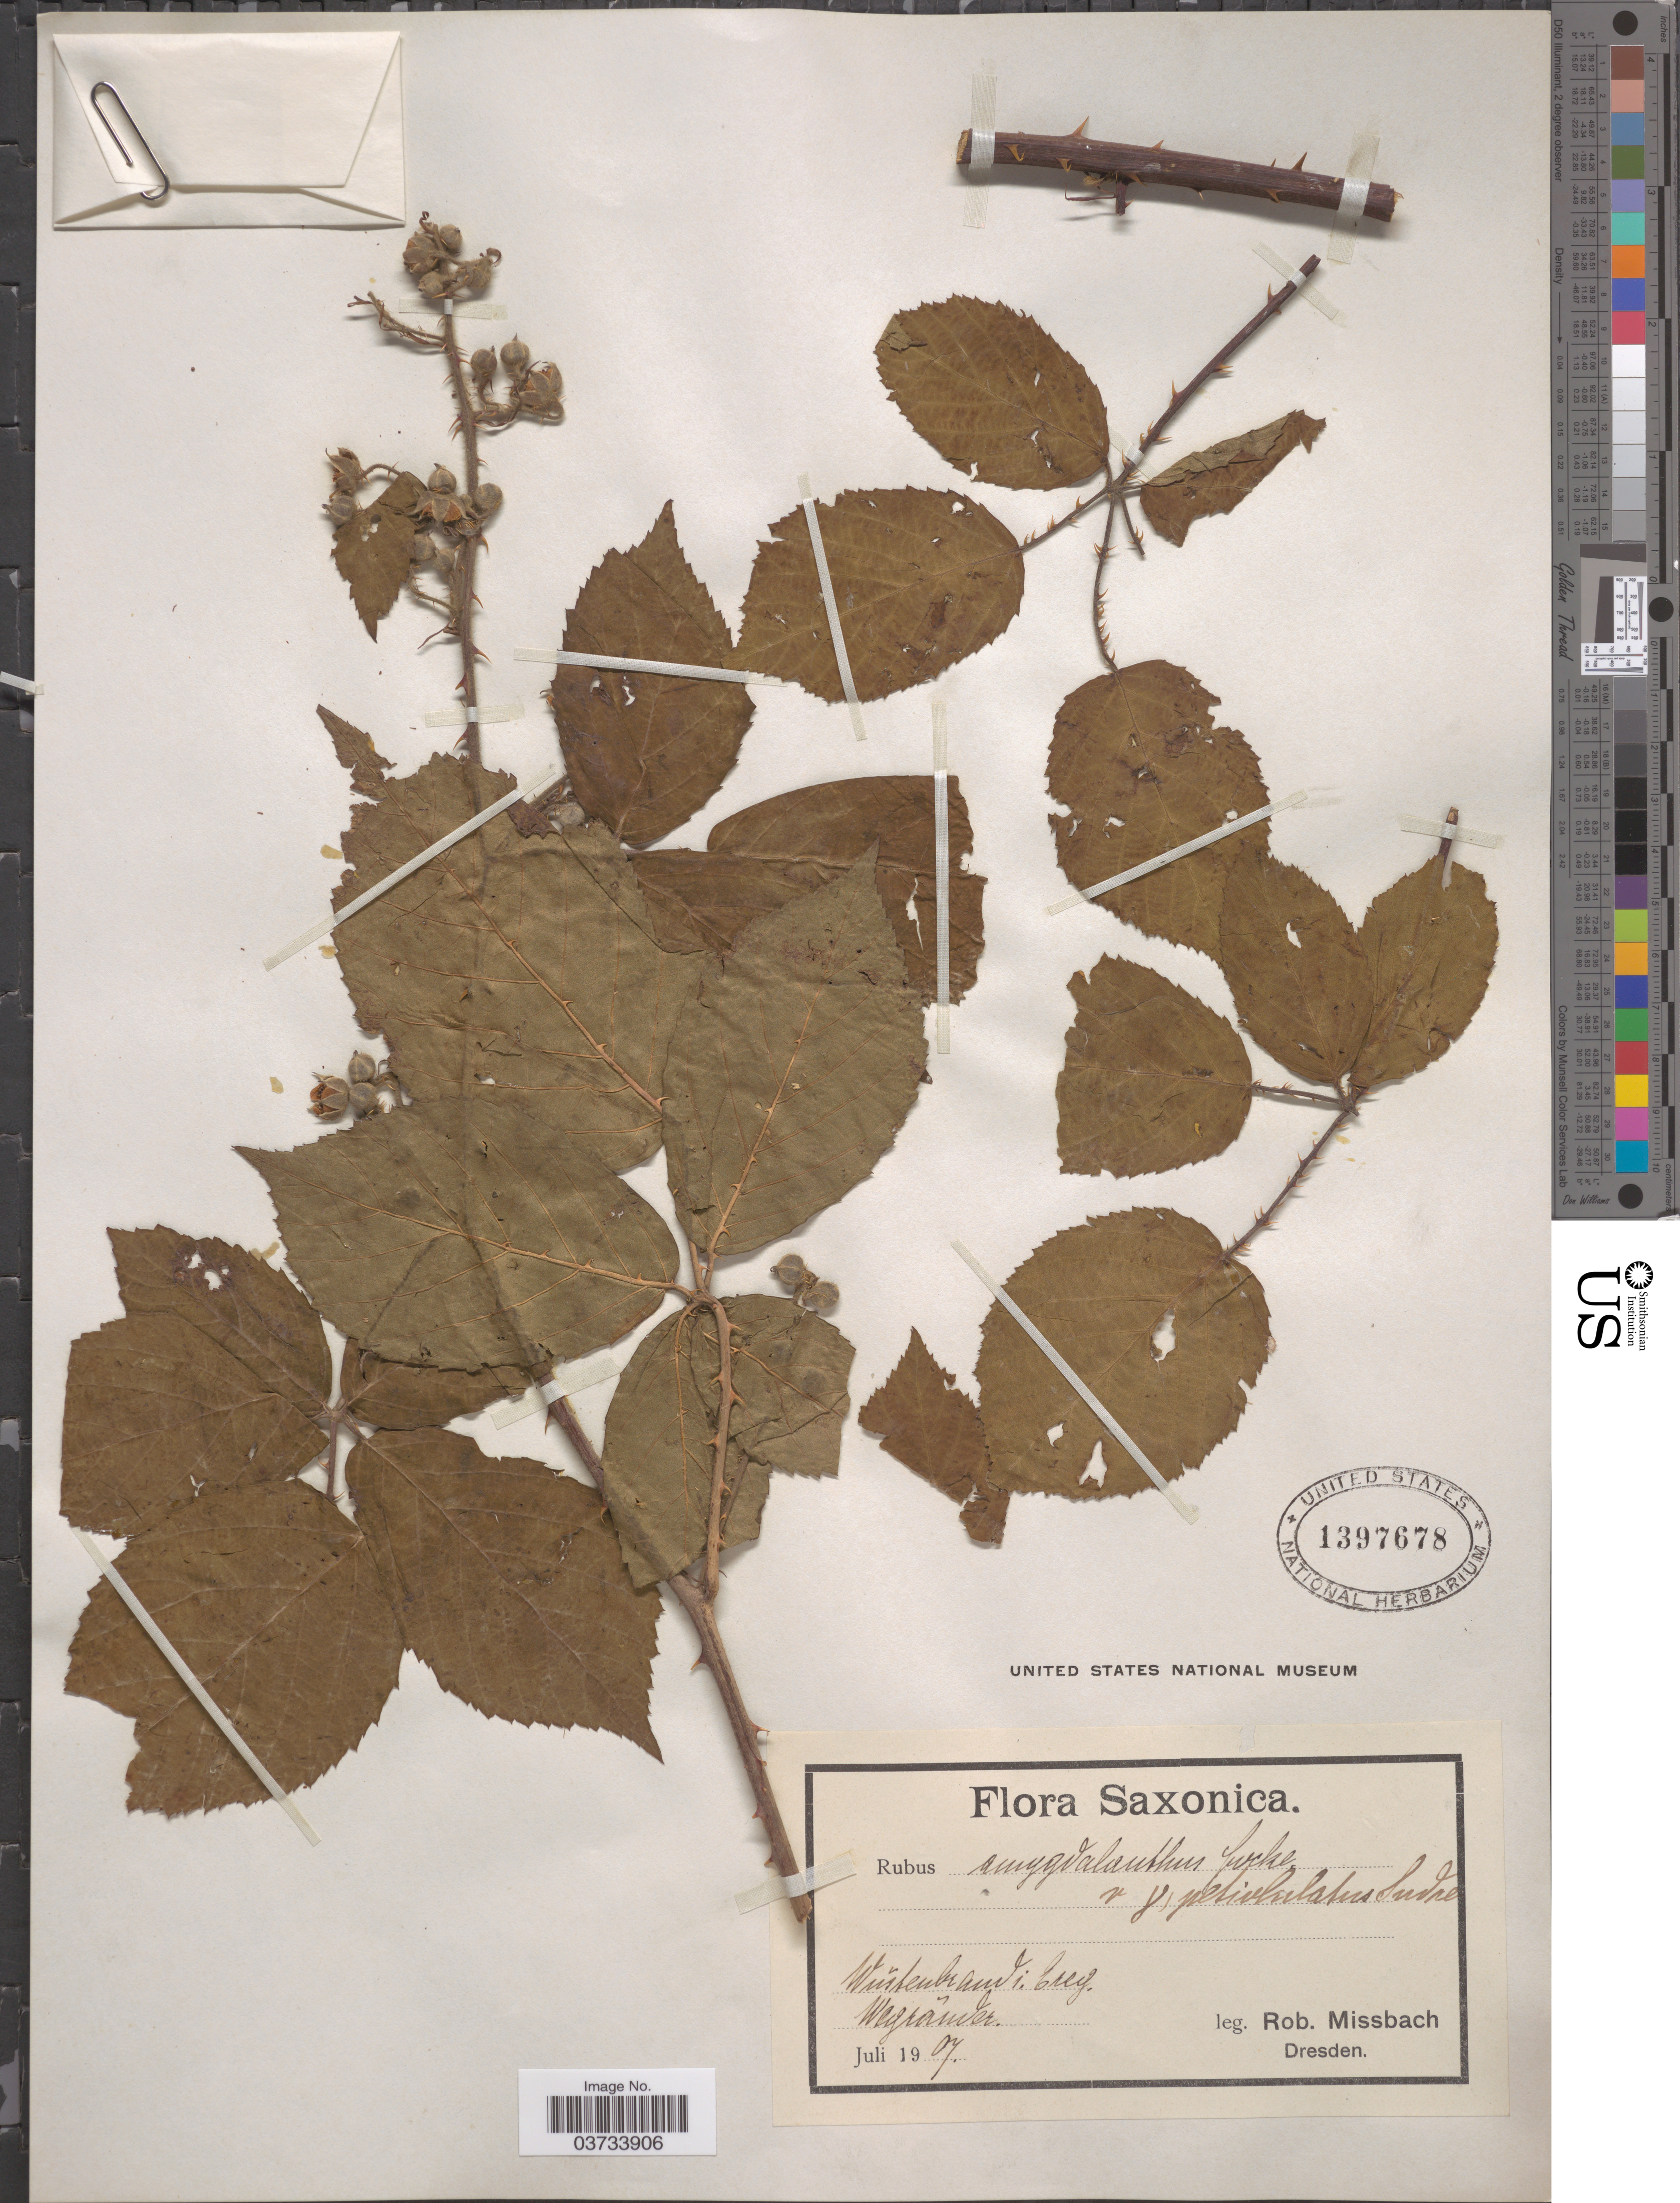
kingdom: Plantae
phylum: Tracheophyta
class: Magnoliopsida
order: Rosales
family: Rosaceae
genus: Rubus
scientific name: Rubus amygdalanthus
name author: Focke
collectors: R. Missbach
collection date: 1907-07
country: Germany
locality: Saxonica. Wustenbrand: berg. Wagrãnder. [interpreted]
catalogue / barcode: US 1397678